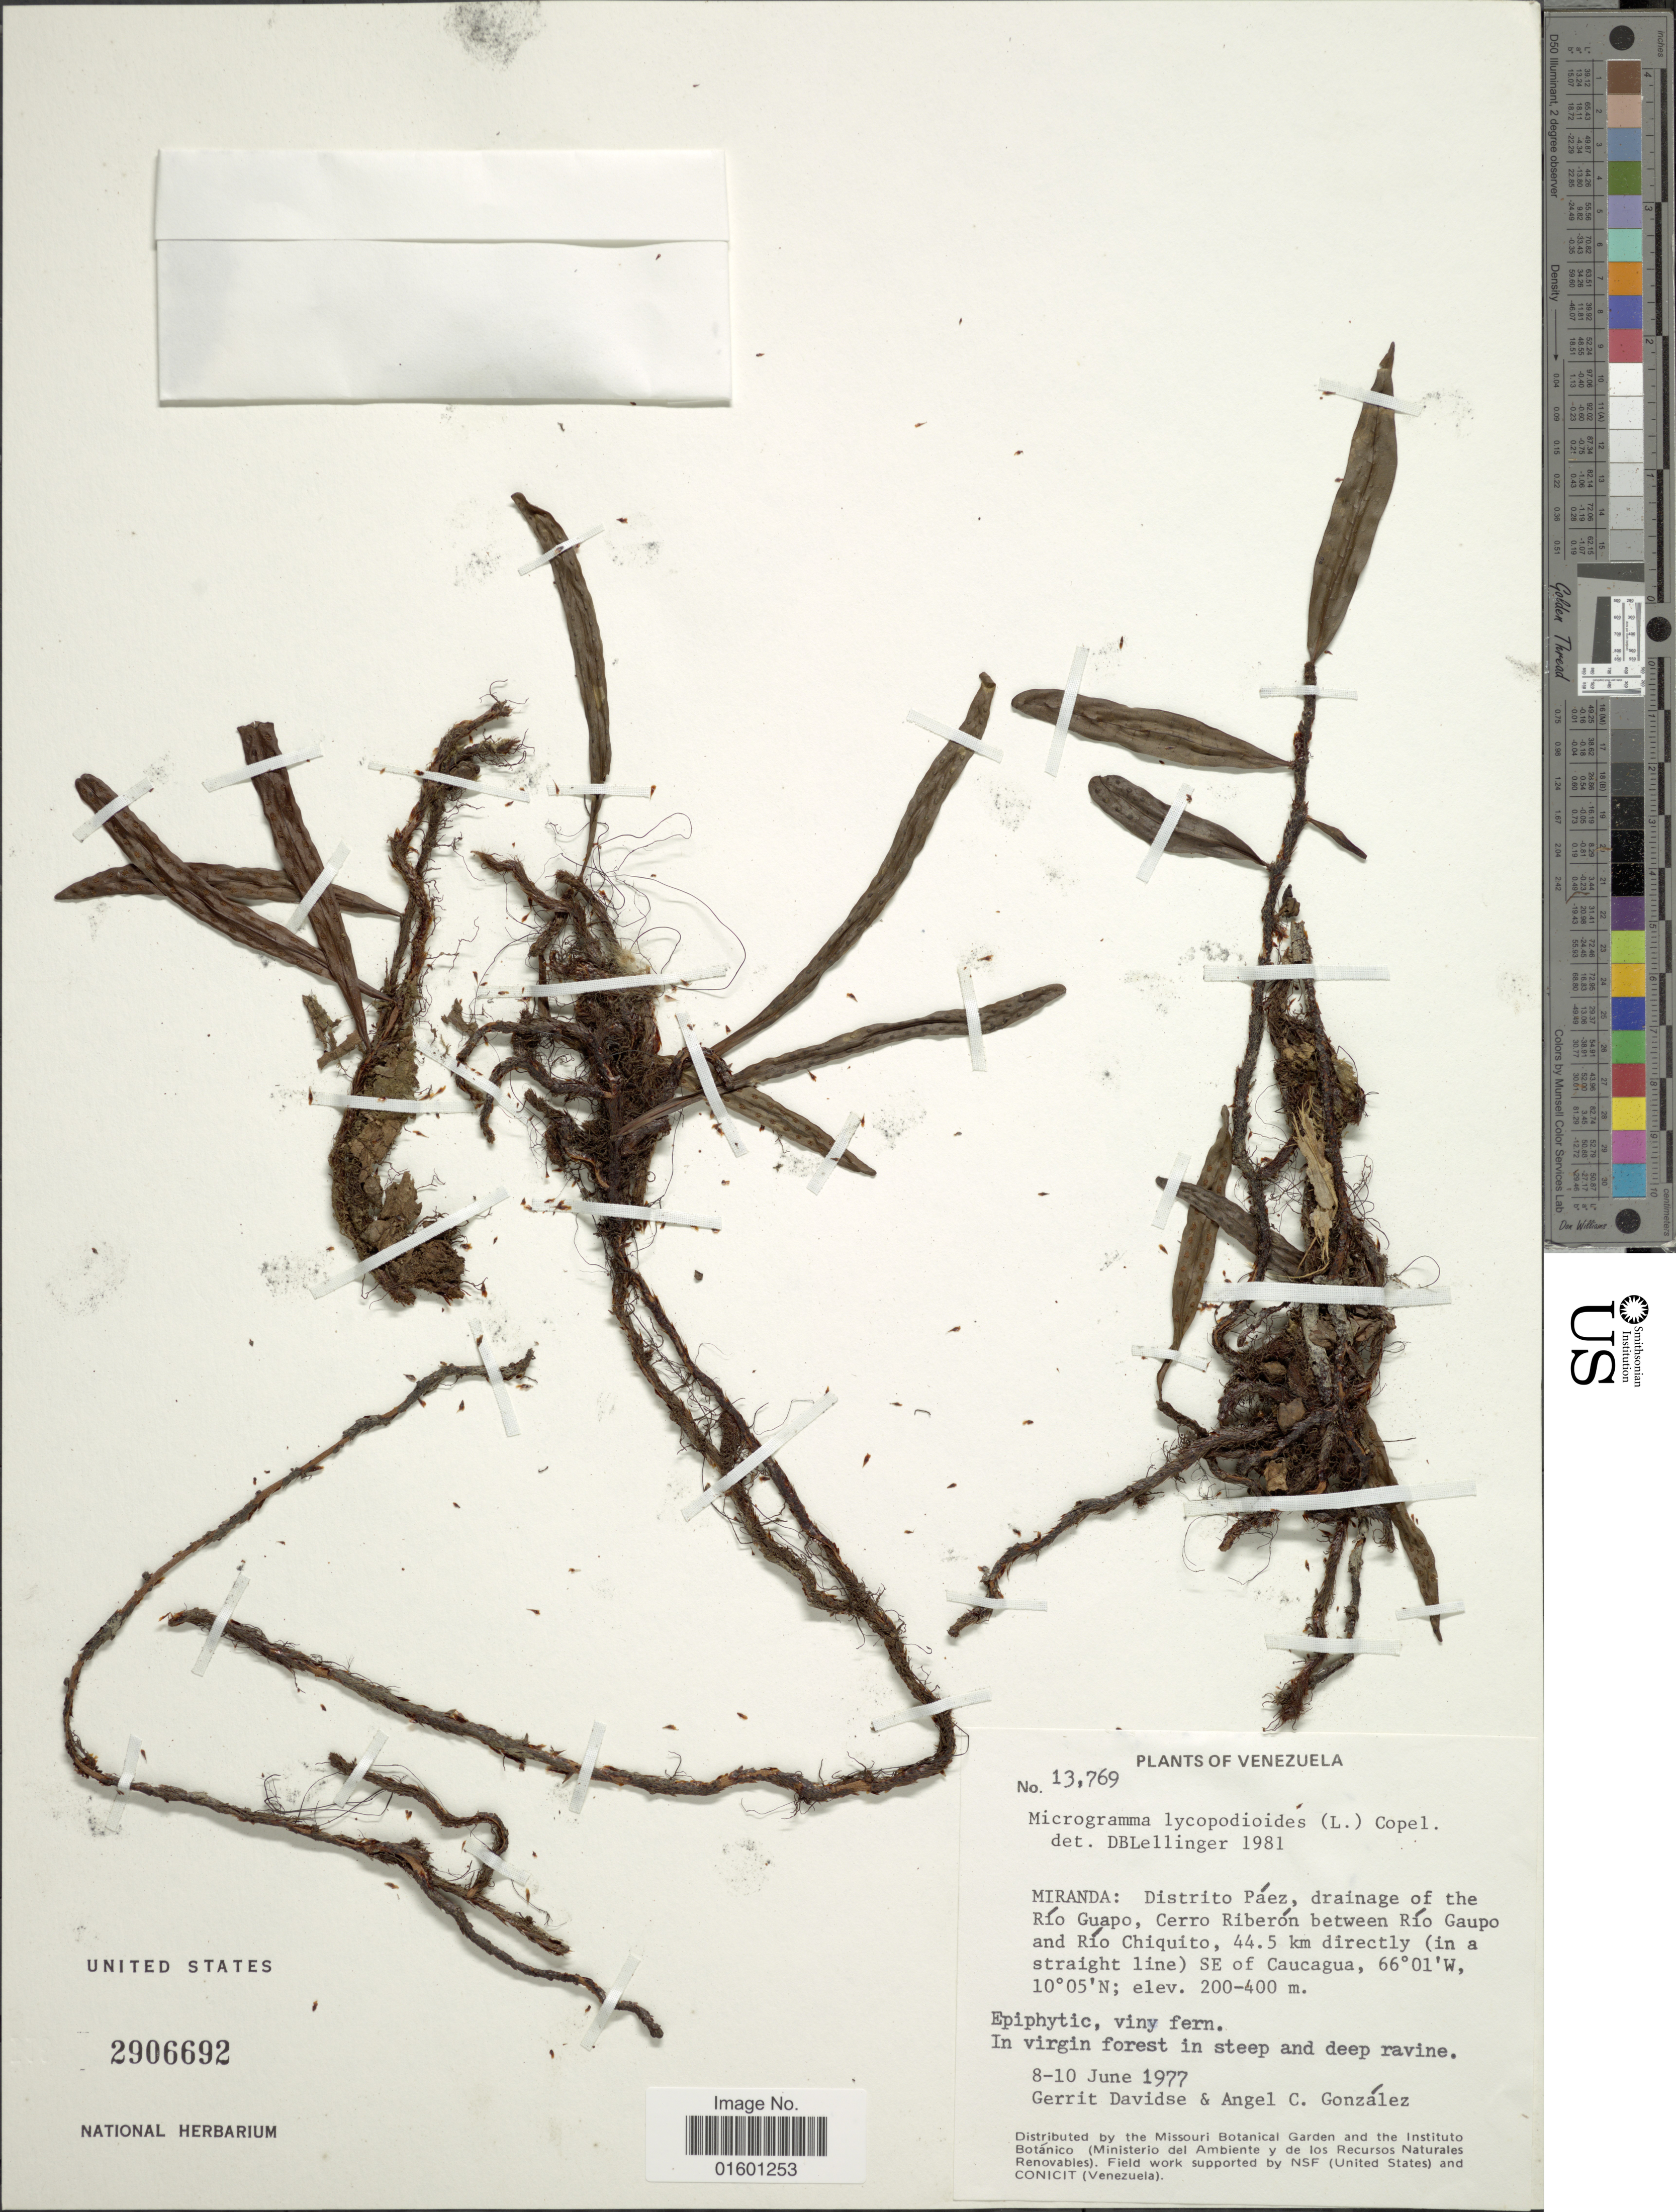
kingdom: Plantae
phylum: Tracheophyta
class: Polypodiopsida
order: Polypodiales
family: Polypodiaceae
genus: Microgramma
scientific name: Microgramma lycopodioides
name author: (L.) Copel.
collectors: G. Davidse & A. C. González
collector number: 13769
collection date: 1977-06-08/1977-06-10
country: Venezuela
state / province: Miranda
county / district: Páez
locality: Drainage of the Rio Guapo, Cerro Riberon between Rio Gaupo and Rio Chiquito, 44.5 km directly (in a straight line) SE of Caucagua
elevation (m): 200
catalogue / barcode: US 2906692